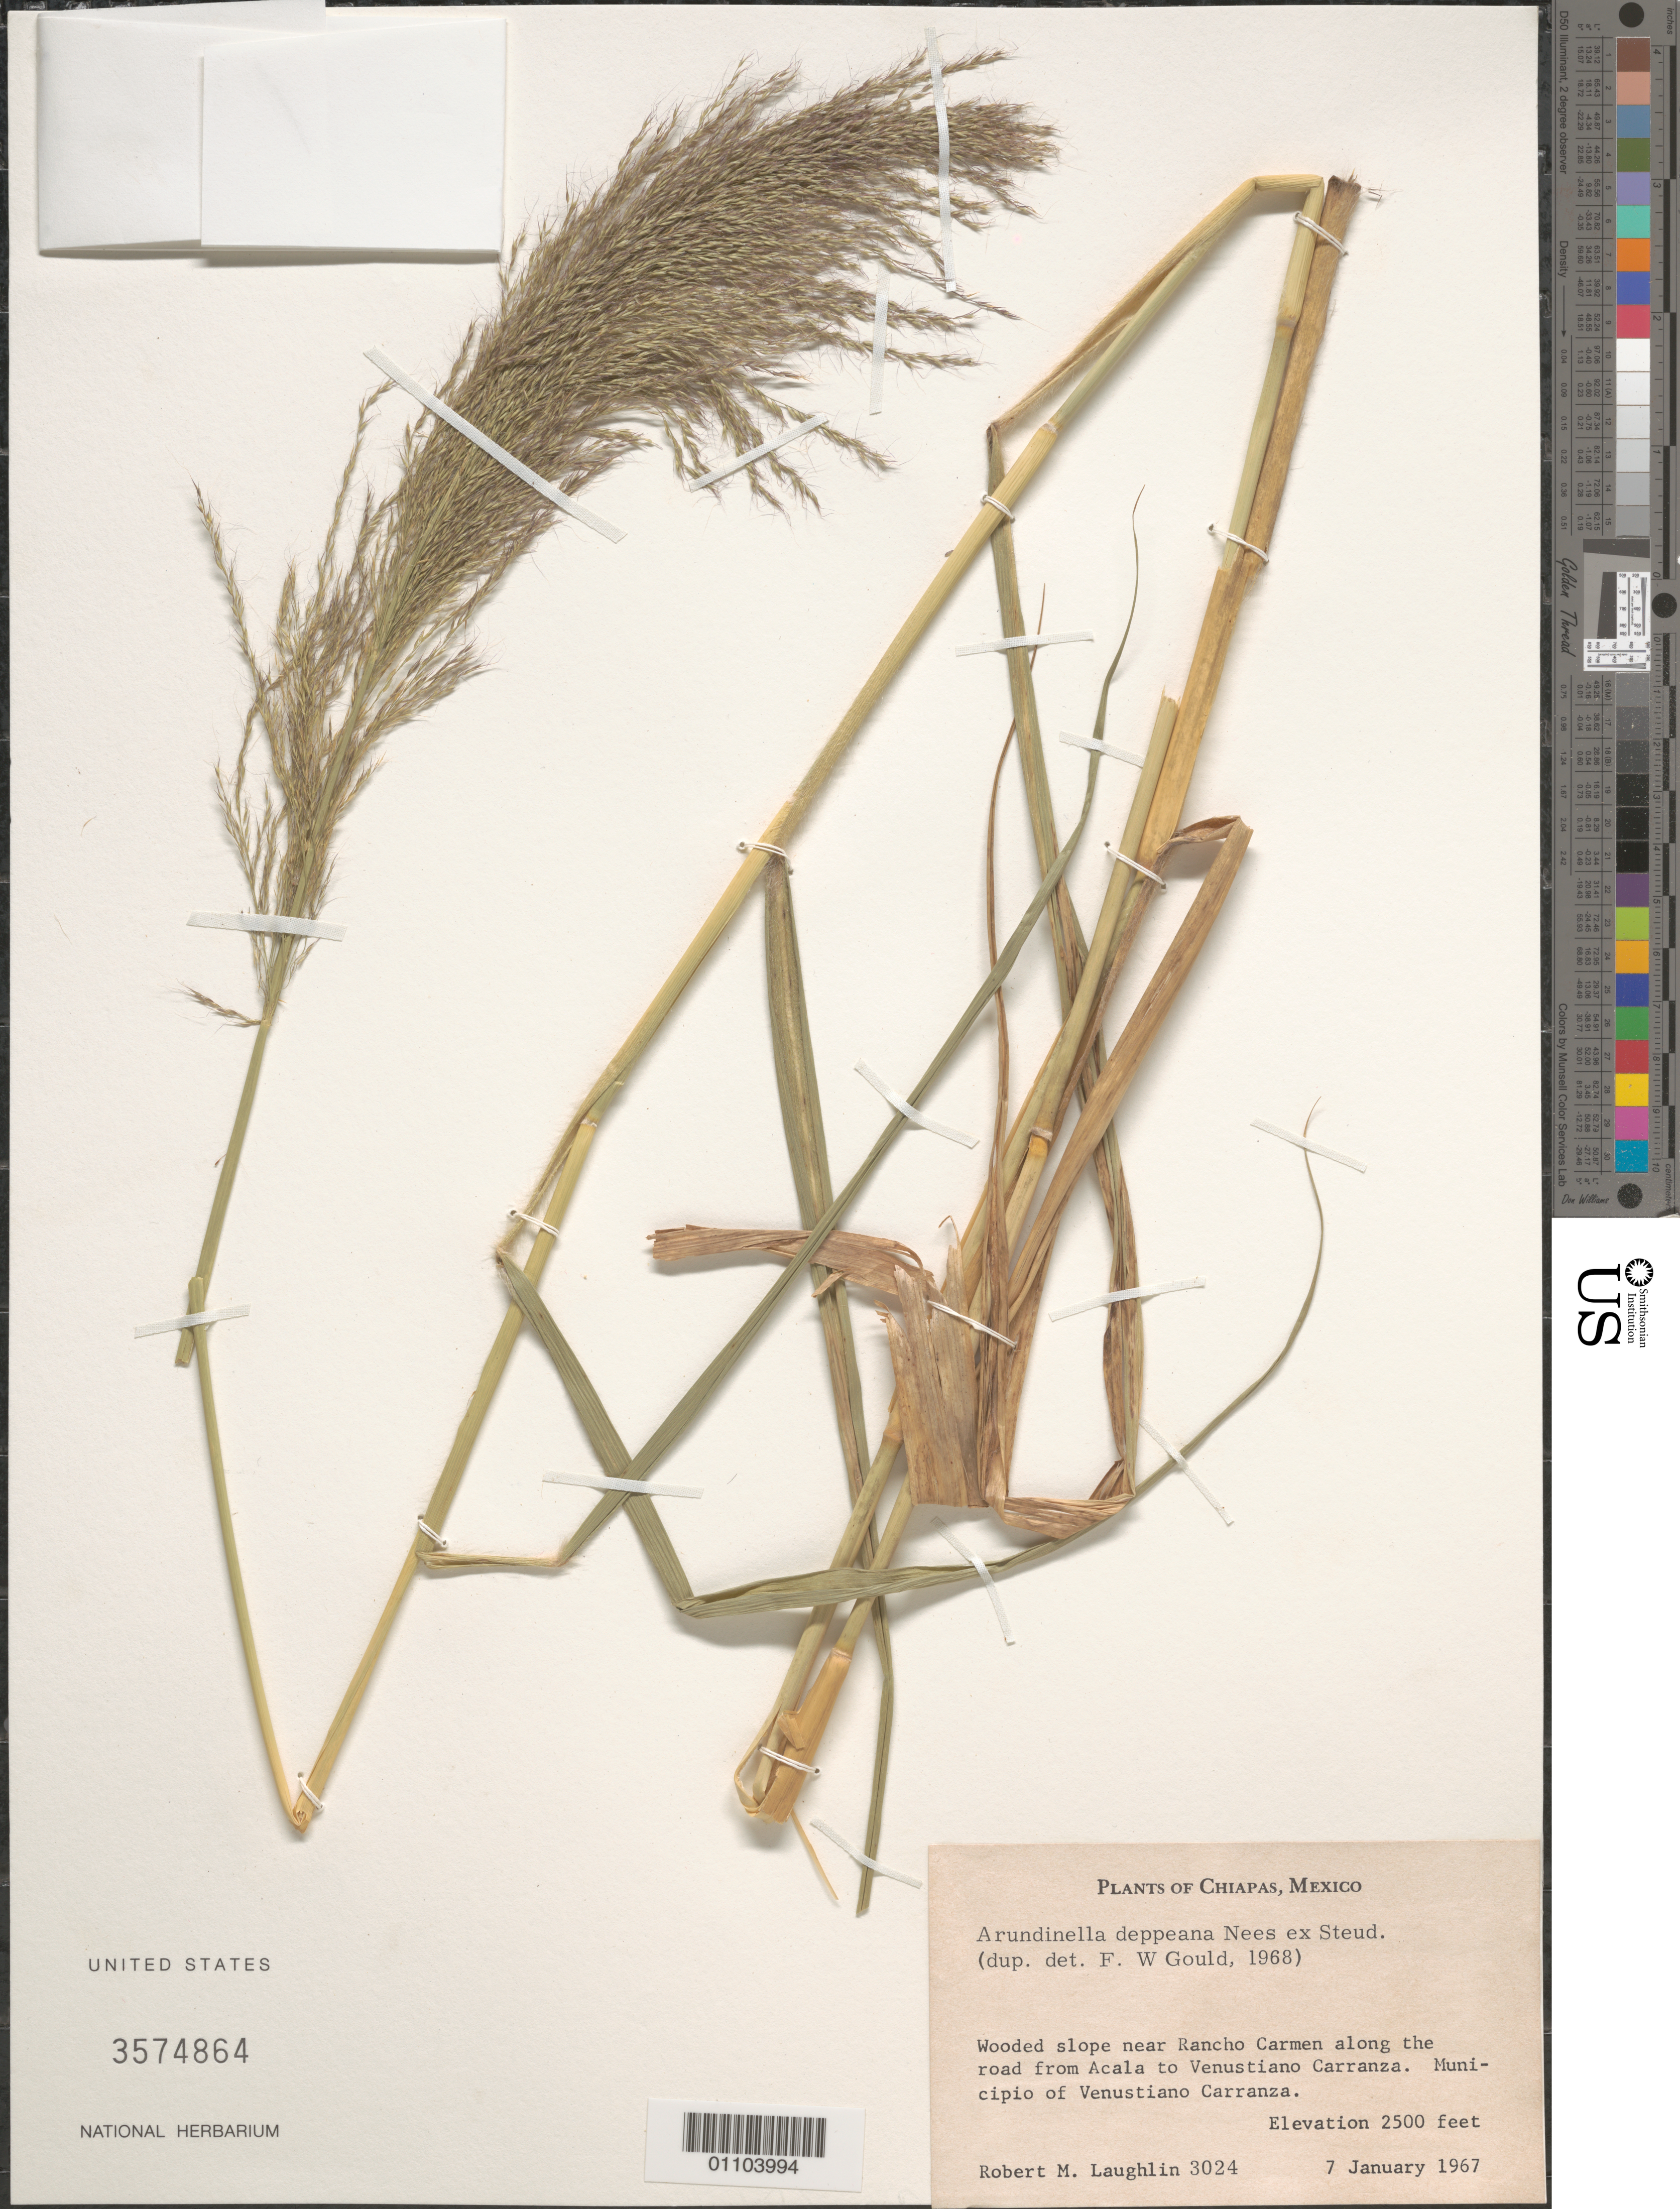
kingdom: Plantae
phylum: Tracheophyta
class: Liliopsida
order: Poales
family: Poaceae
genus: Arundinella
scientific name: Arundinella deppeana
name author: Nees ex Steud.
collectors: R. M. Laughlin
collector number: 3024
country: Mexico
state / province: Chiapas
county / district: Venustiano Carranza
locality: Road from Acala to Venustiano Carranza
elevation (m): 762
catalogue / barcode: US 3574864